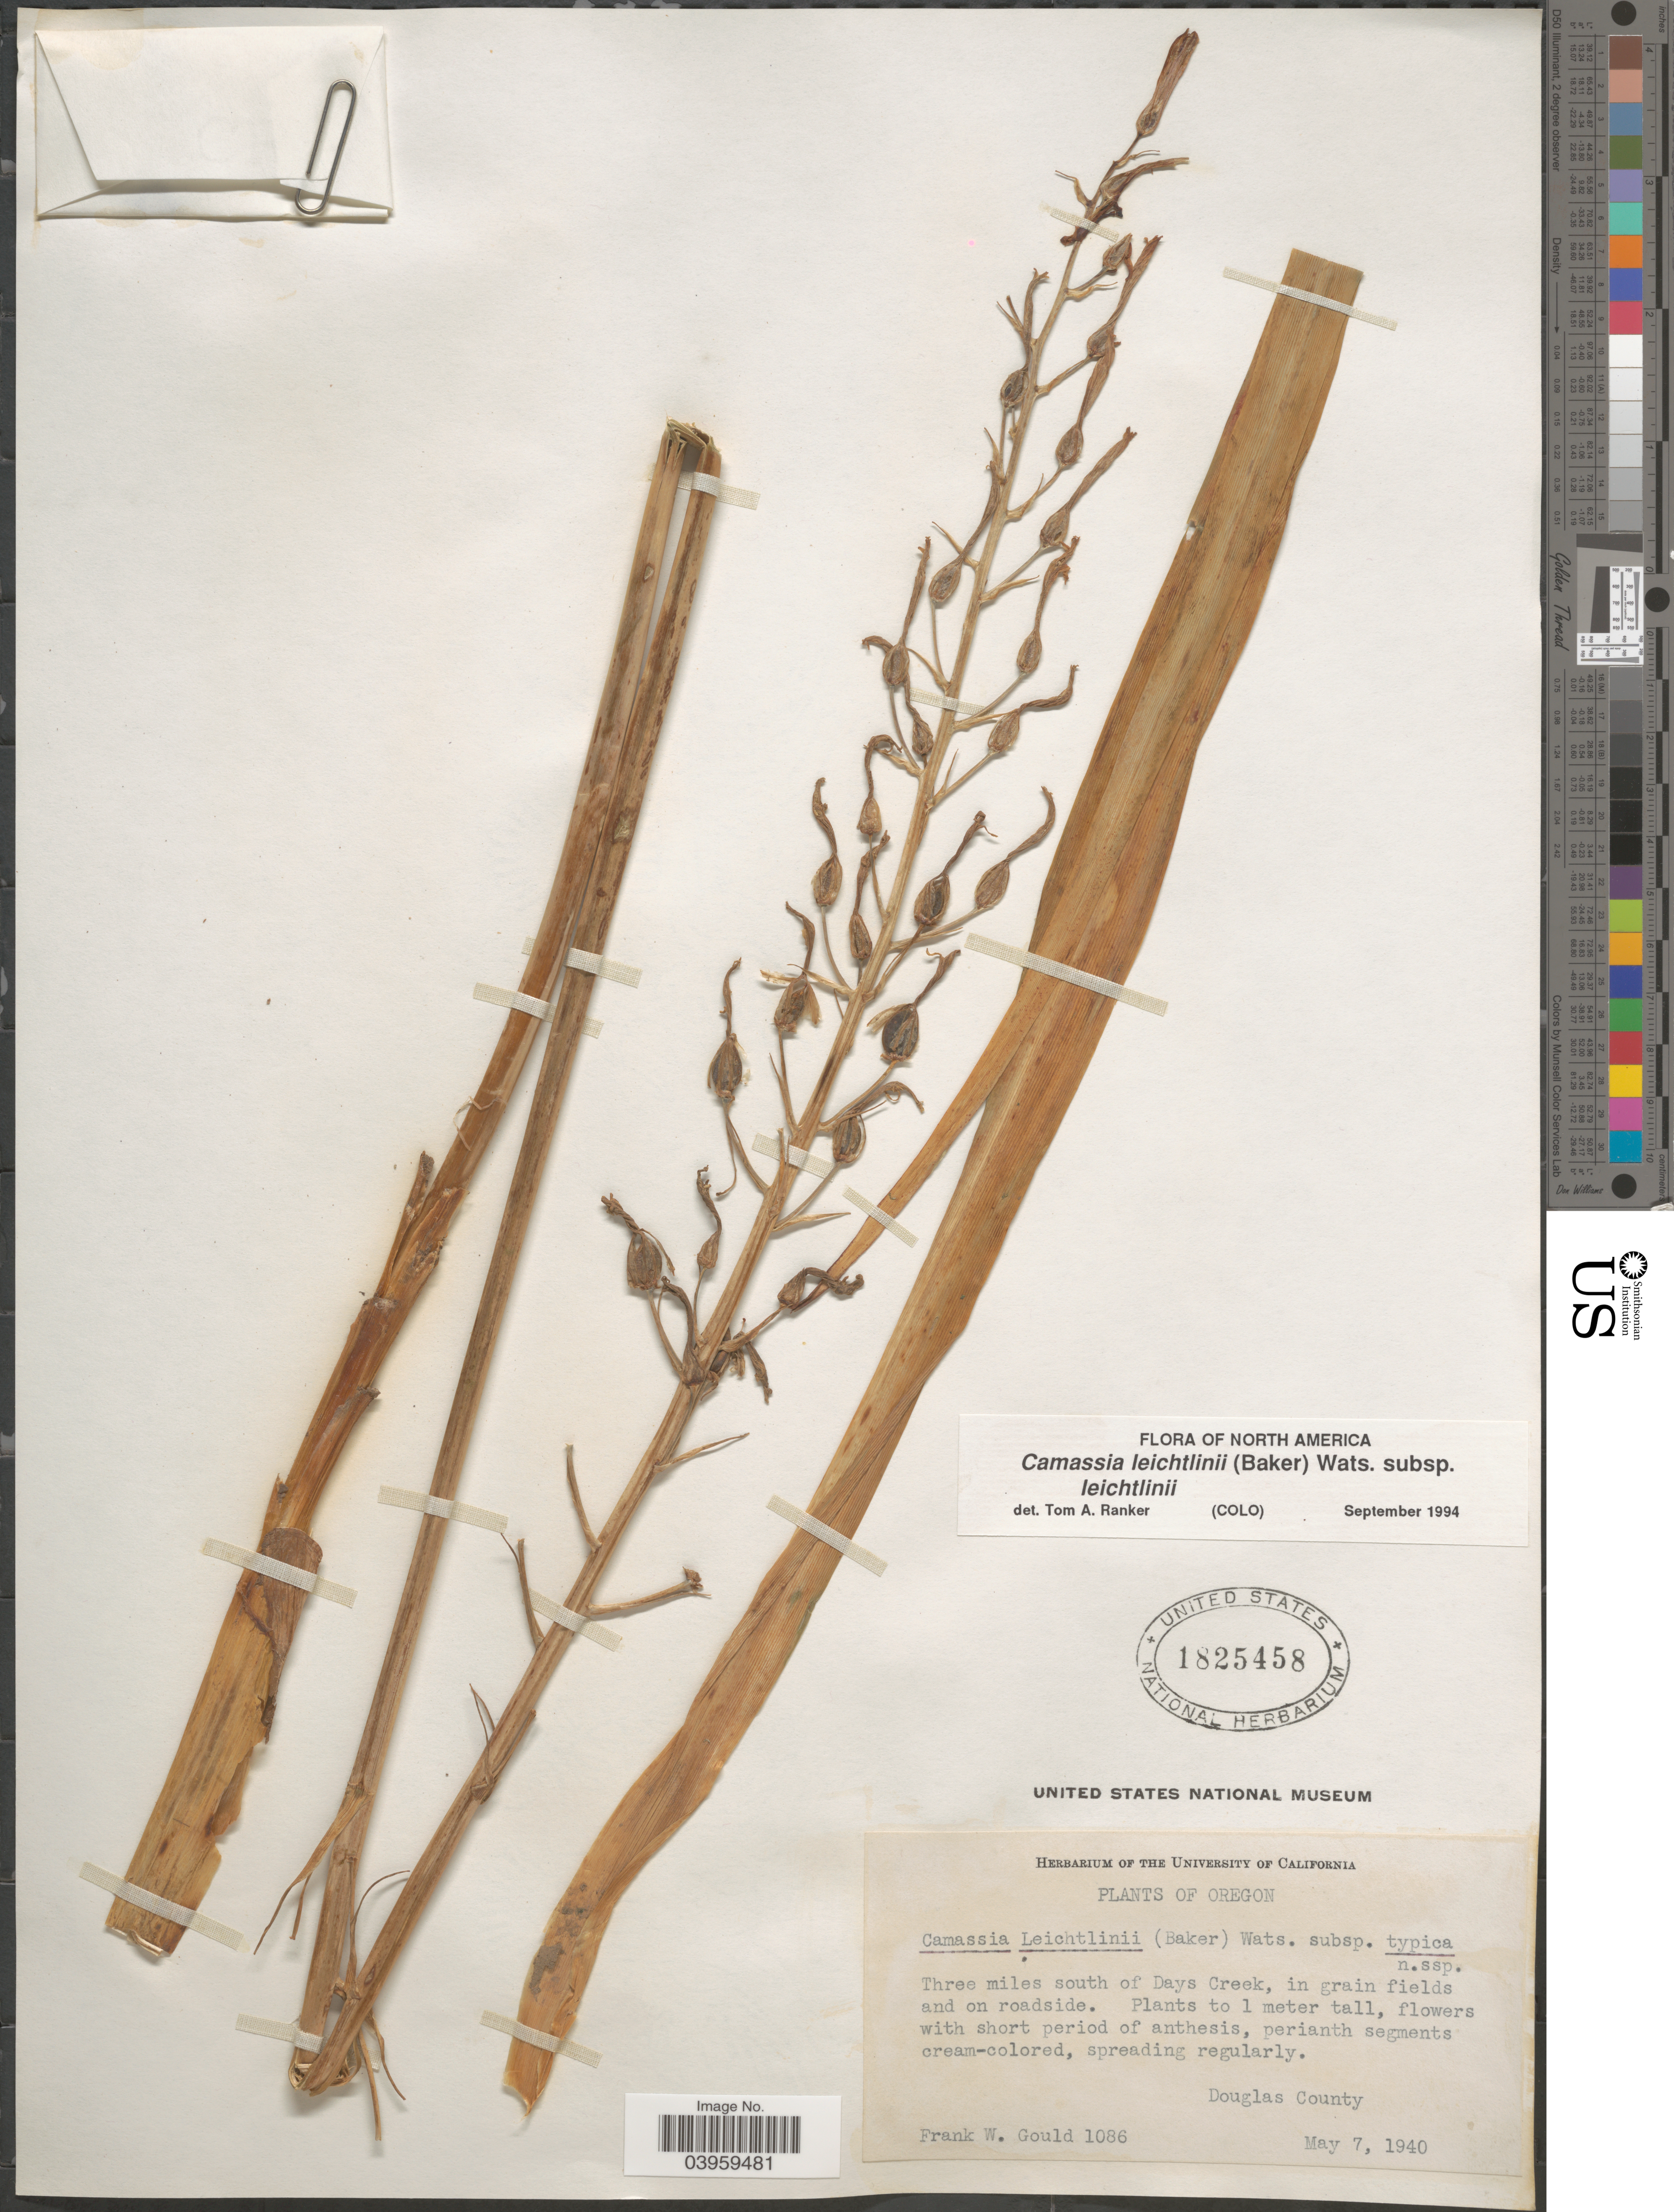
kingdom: Plantae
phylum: Tracheophyta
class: Liliopsida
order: Asparagales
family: Asparagaceae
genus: Camassia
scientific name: Camassia leichtlinii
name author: (Baker) S. Watson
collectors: F. W. Gould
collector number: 1086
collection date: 1940-05-07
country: United States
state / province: Oregon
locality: Three miles south of Days Creek, in grain fields and on roadside. Douglas County.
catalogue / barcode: US 1825458